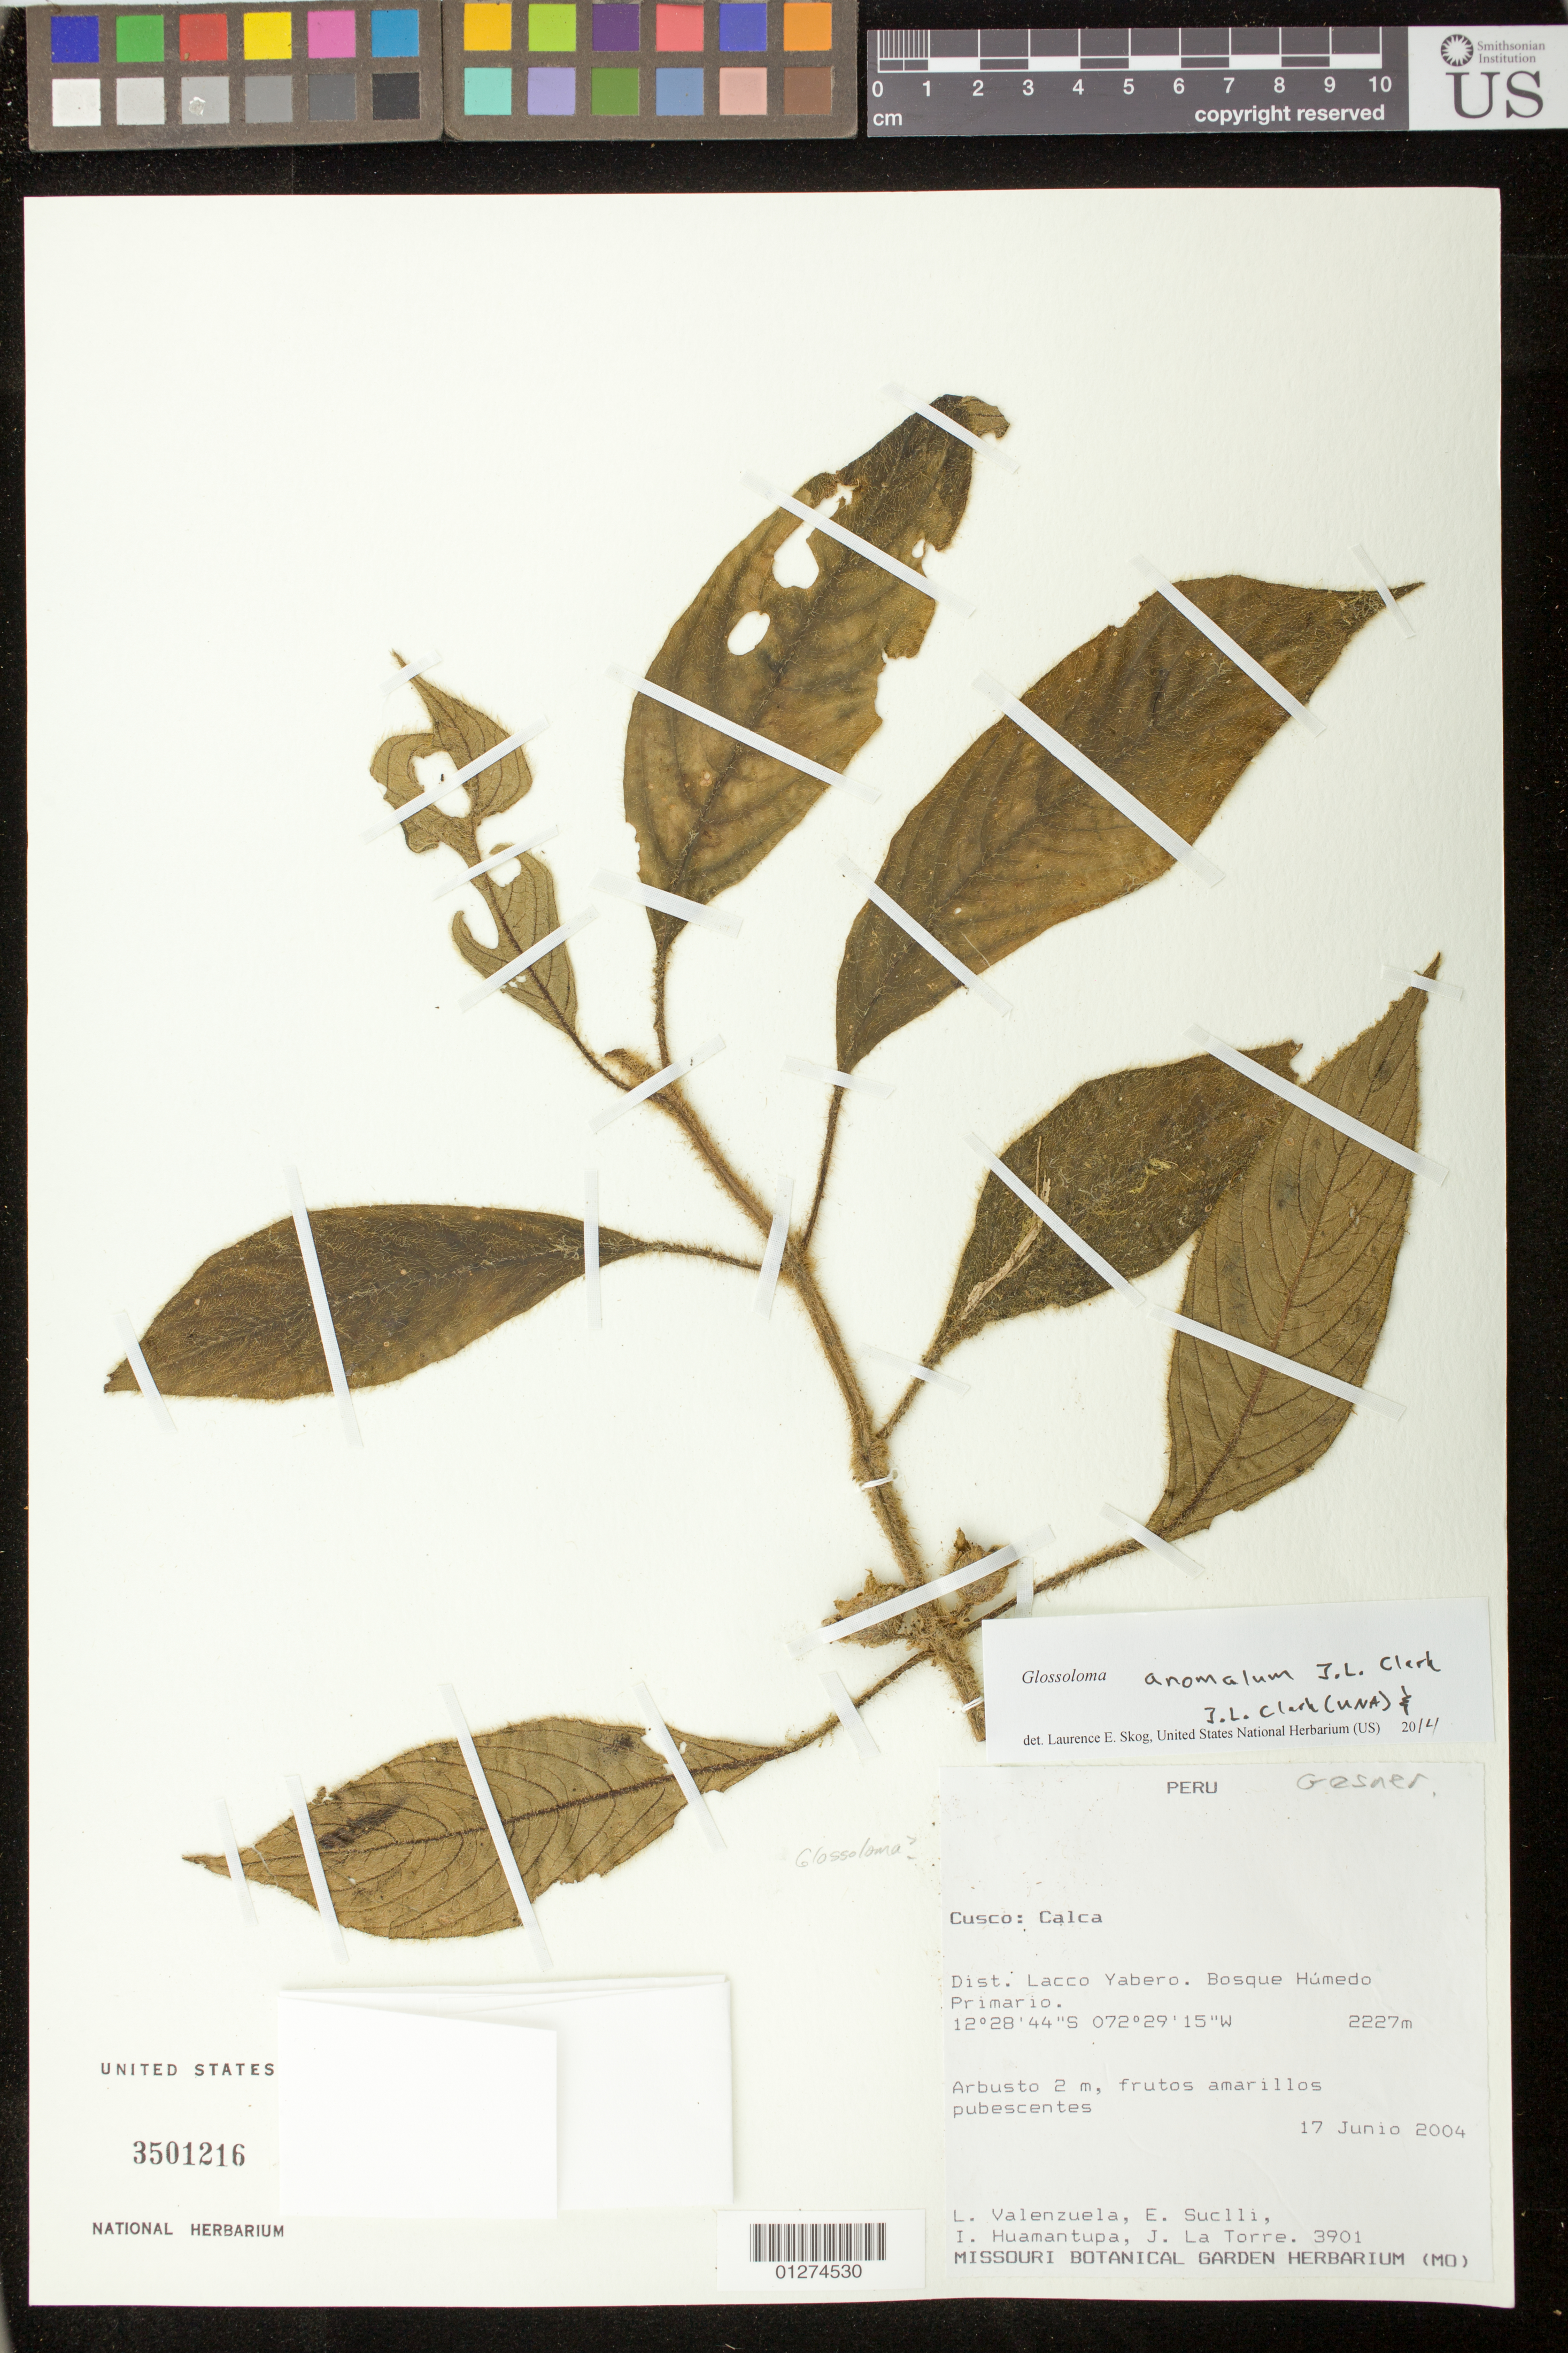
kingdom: Plantae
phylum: Tracheophyta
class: Magnoliopsida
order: Lamiales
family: Gesneriaceae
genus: Glossoloma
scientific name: Glossoloma sp.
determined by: Skog, Laurence E.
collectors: L. Valenzuela, E. Suclli, I. Huamantupa & J. La Torre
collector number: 3901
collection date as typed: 17 Jun 2004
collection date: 2004-06-17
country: Peru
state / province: Cusco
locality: Cusco: Calca. Dist. Lacco yabero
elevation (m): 2227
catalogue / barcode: US 3501216